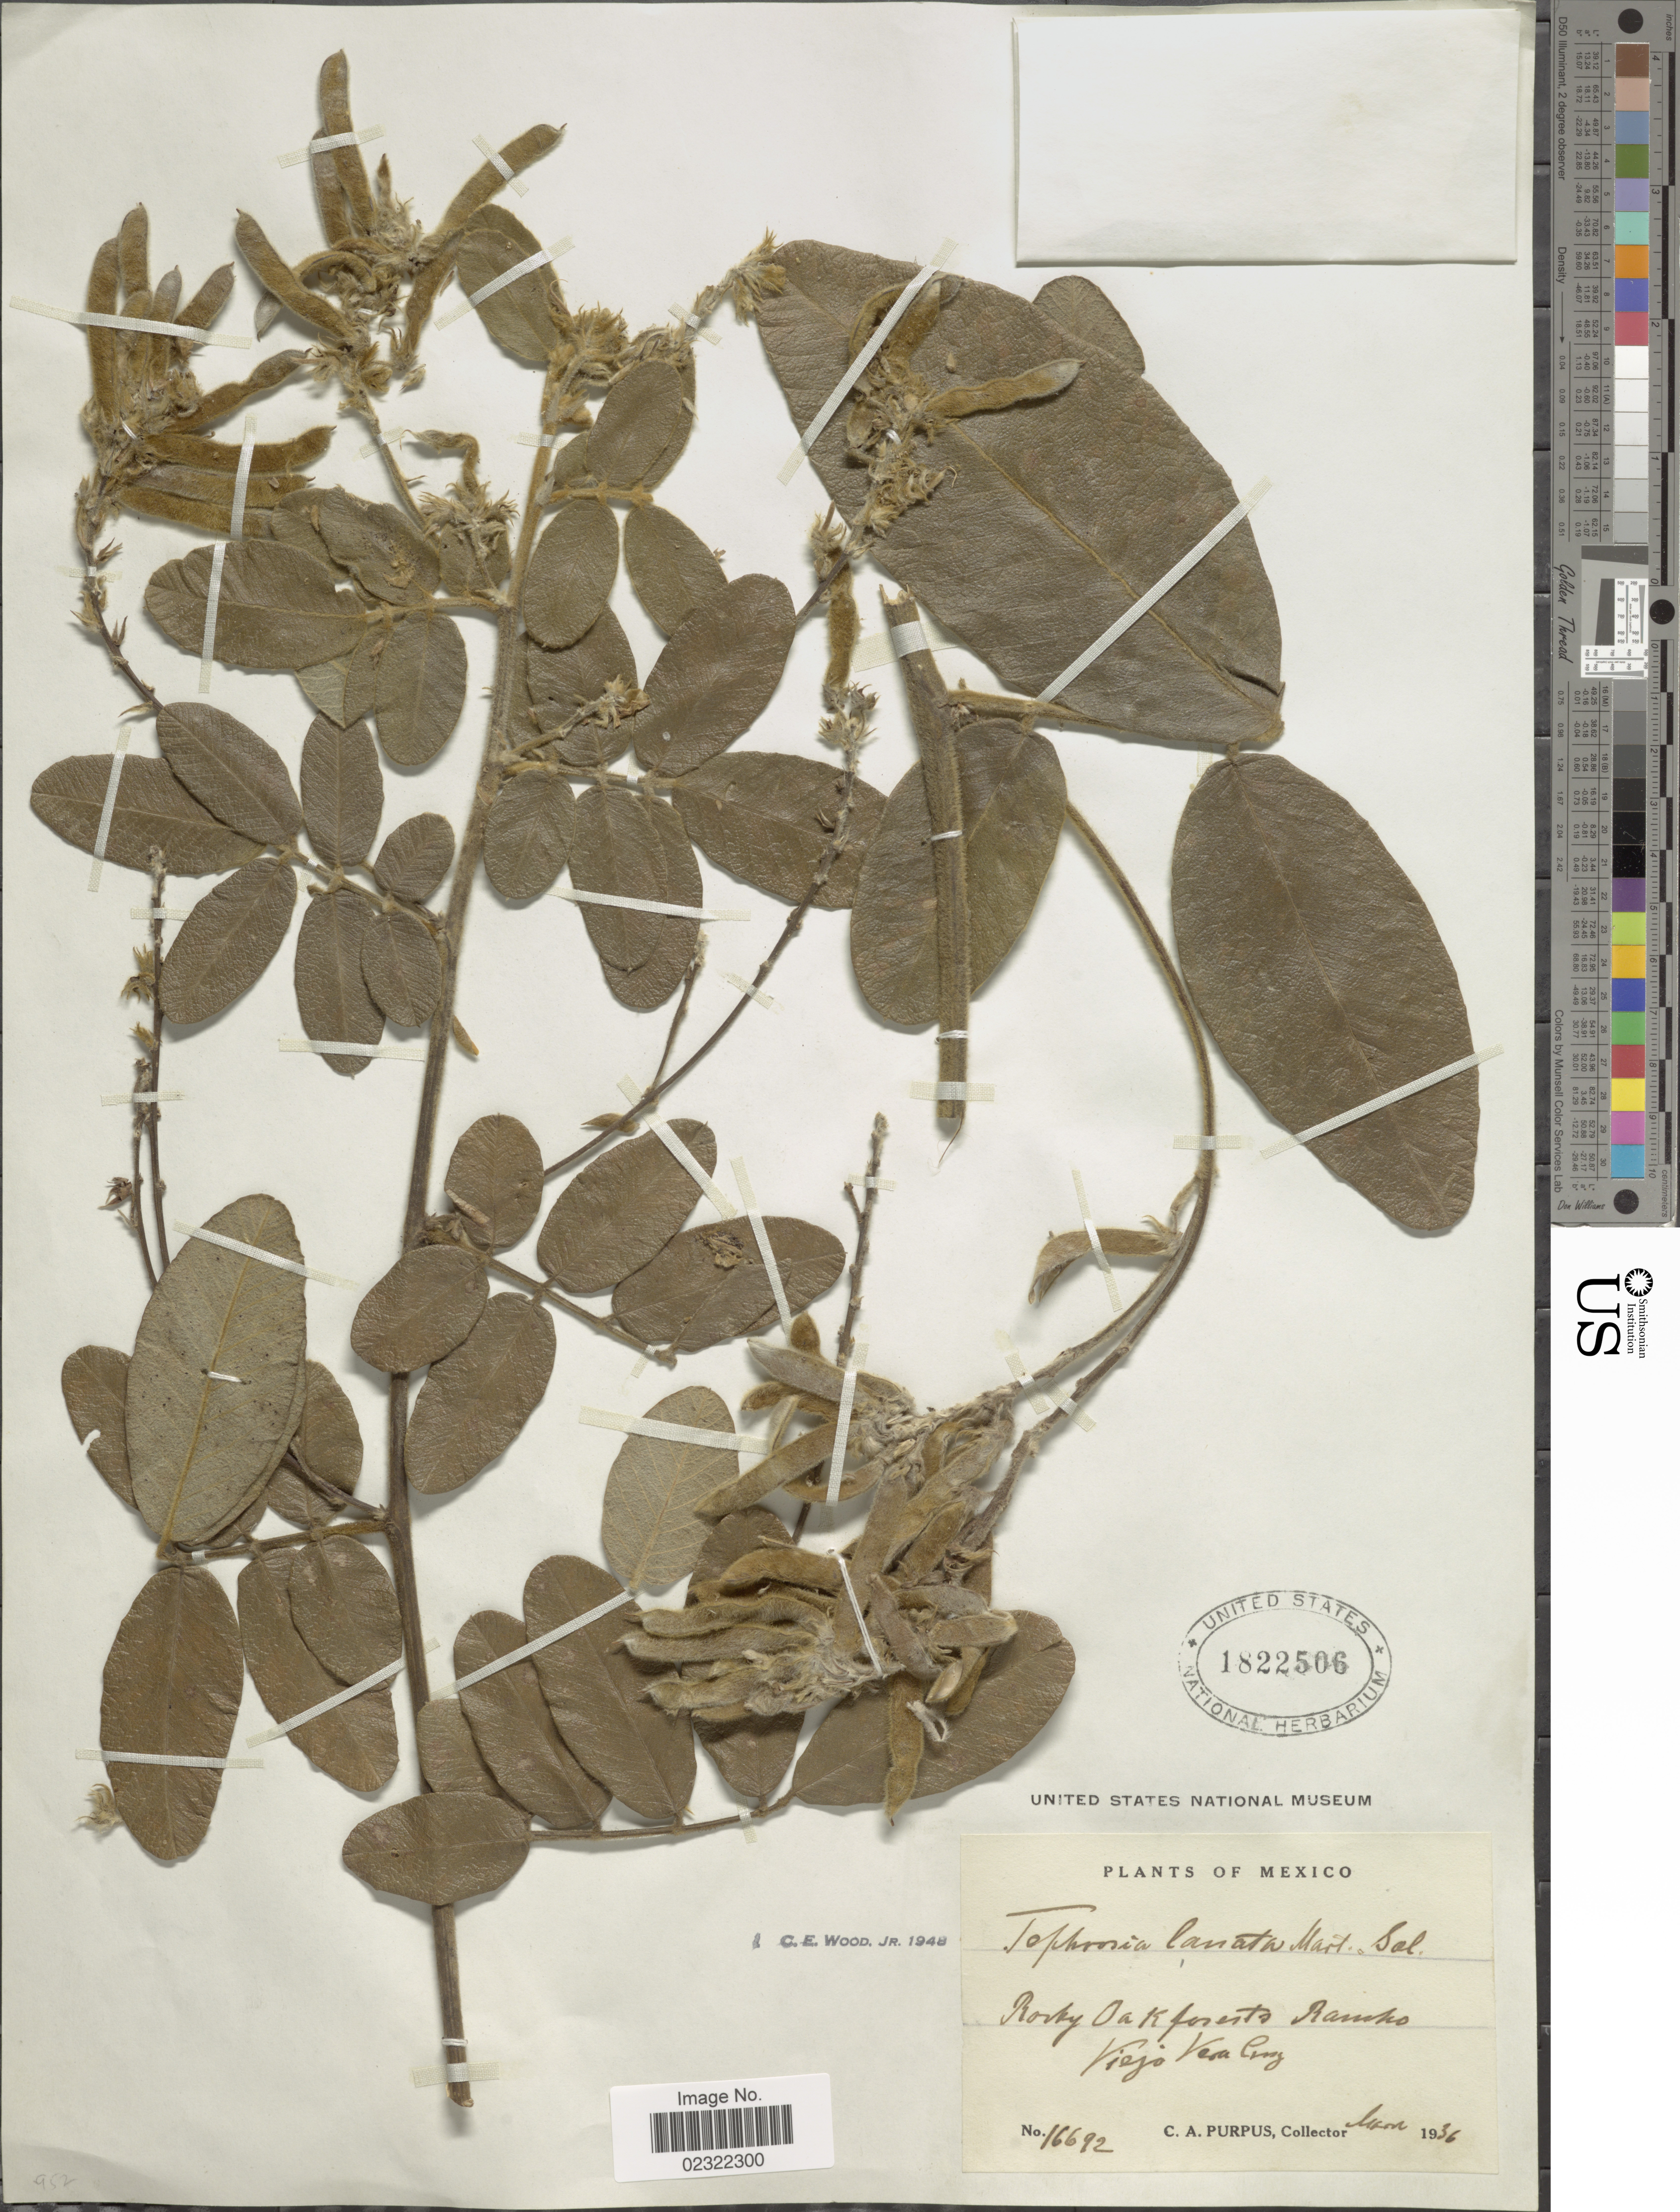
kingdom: Plantae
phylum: Tracheophyta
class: Magnoliopsida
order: Fabales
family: Fabaceae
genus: Tephrosia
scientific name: Tephrosia lanata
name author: M. Martens & Galeotti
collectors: C. A. Purpus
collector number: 16692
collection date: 1936-03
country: Mexico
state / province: Veracruz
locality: Rocky oakforests Rancho Viejo Vera Cruz.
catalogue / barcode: US 1822506